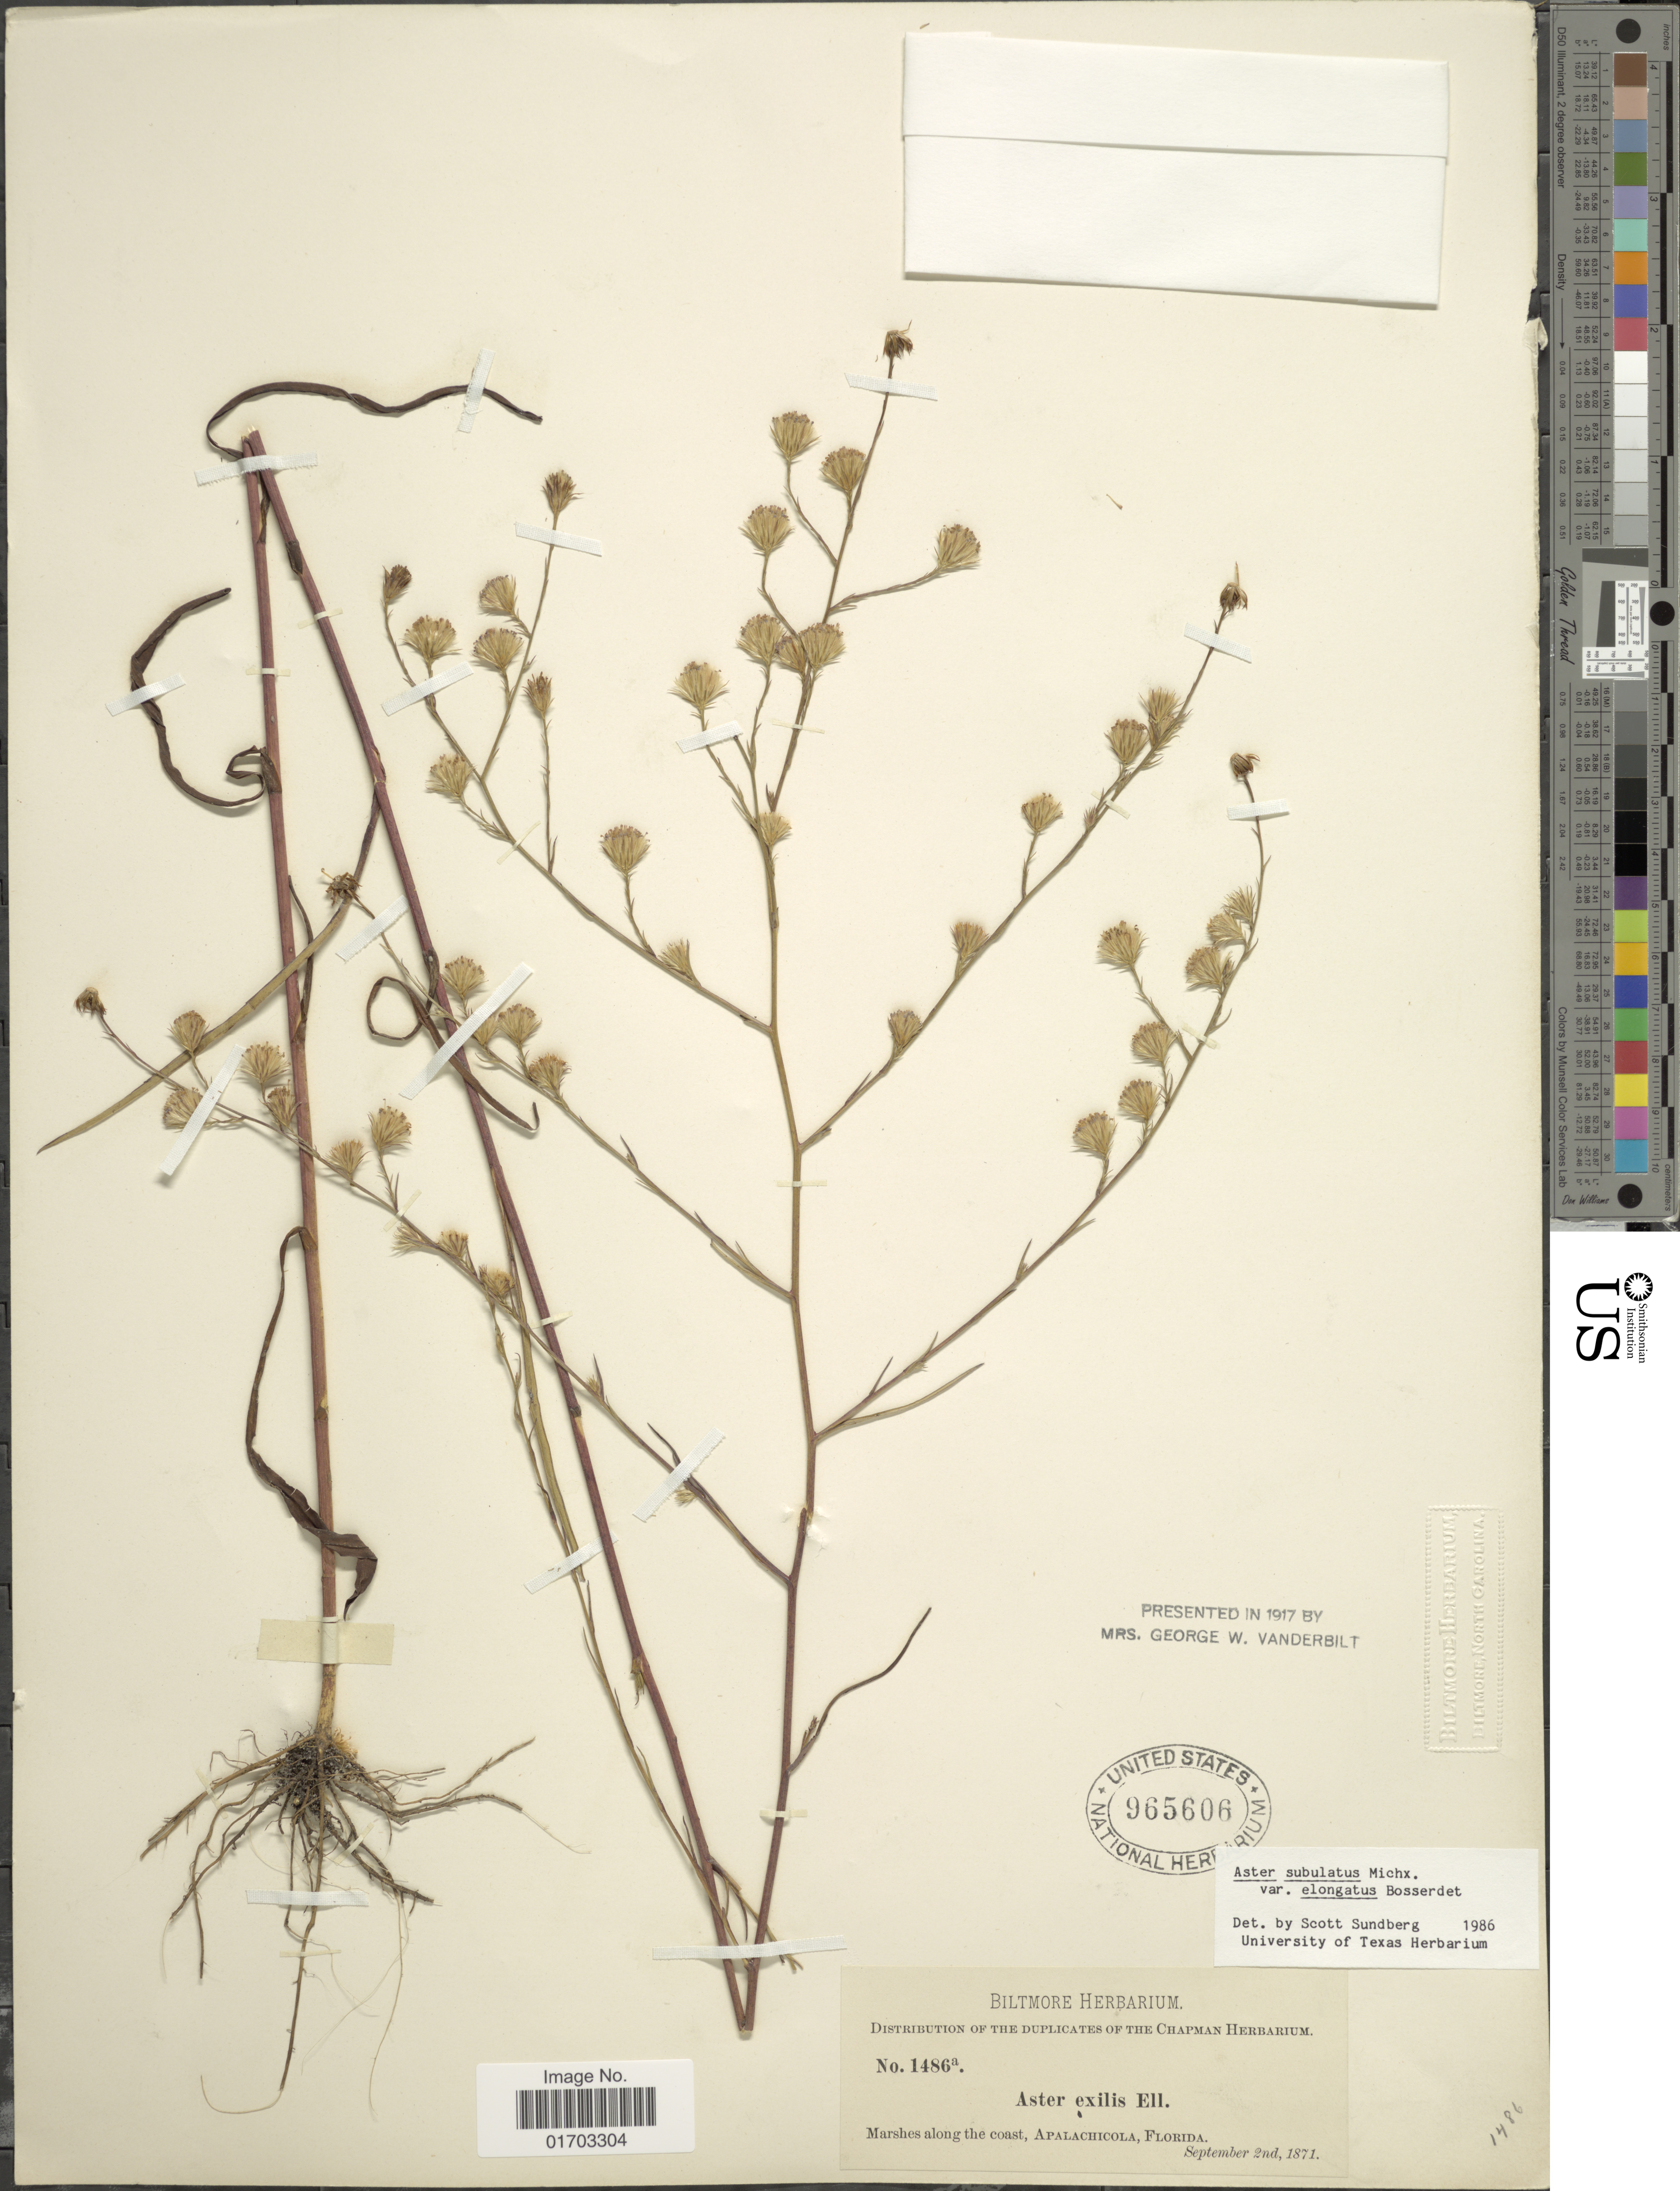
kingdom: Plantae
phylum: Tracheophyta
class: Magnoliopsida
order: Asterales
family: Asteraceae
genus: Symphyotrichum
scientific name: Symphyotrichum bahamense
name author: (Britton) G.L. Nesom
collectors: ex herb. Biltmore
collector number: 1486a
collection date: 1871-09-02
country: United States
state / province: Florida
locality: Marshes along the coast, Apalachicola.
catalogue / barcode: US 965606